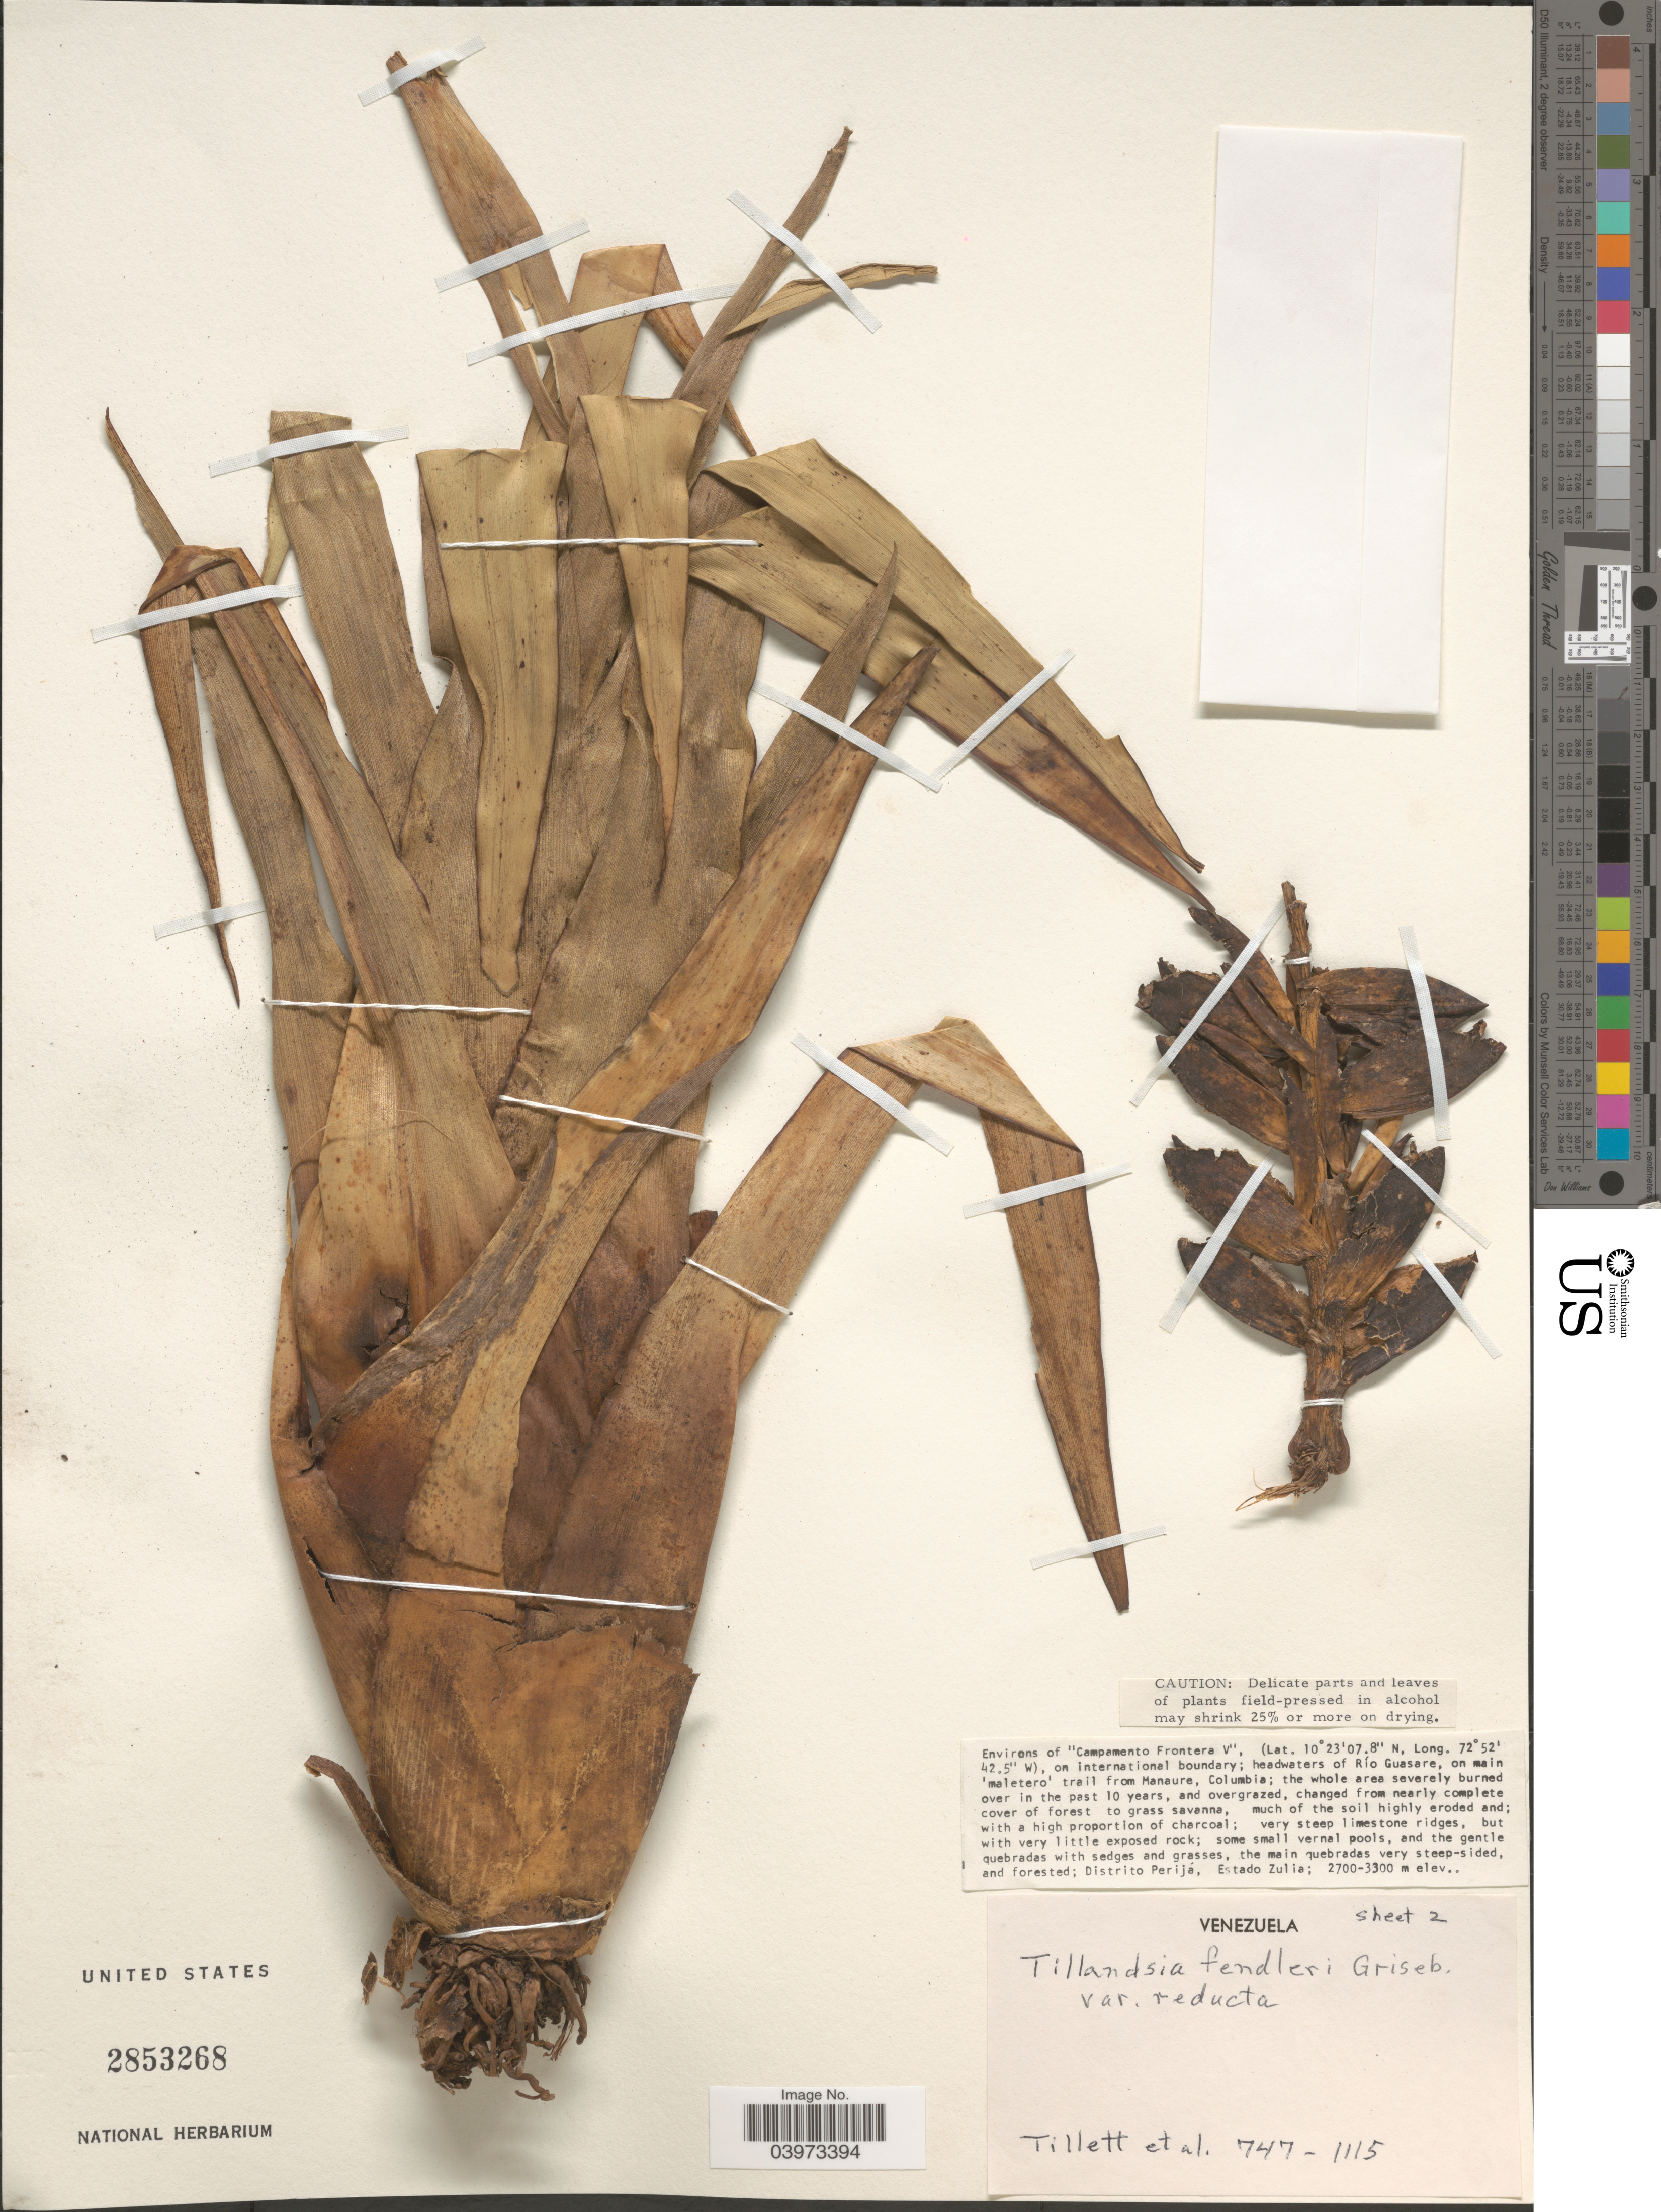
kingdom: Plantae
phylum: Tracheophyta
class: Liliopsida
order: Poales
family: Bromeliaceae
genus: Tillandsia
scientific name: Tillandsia fendleri var. reducta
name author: (L.B. Sm.) L.B. Sm.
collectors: -. Tillett & et al.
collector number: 747-1115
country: Venezuela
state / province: Zulia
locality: Environs of "Campamento Frontera V", on international boundary; headwaters of Río Guasare, on main 'maletero' trail from Manaure, Columbia. Distrito Perijá.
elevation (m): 2700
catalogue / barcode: US 2853268